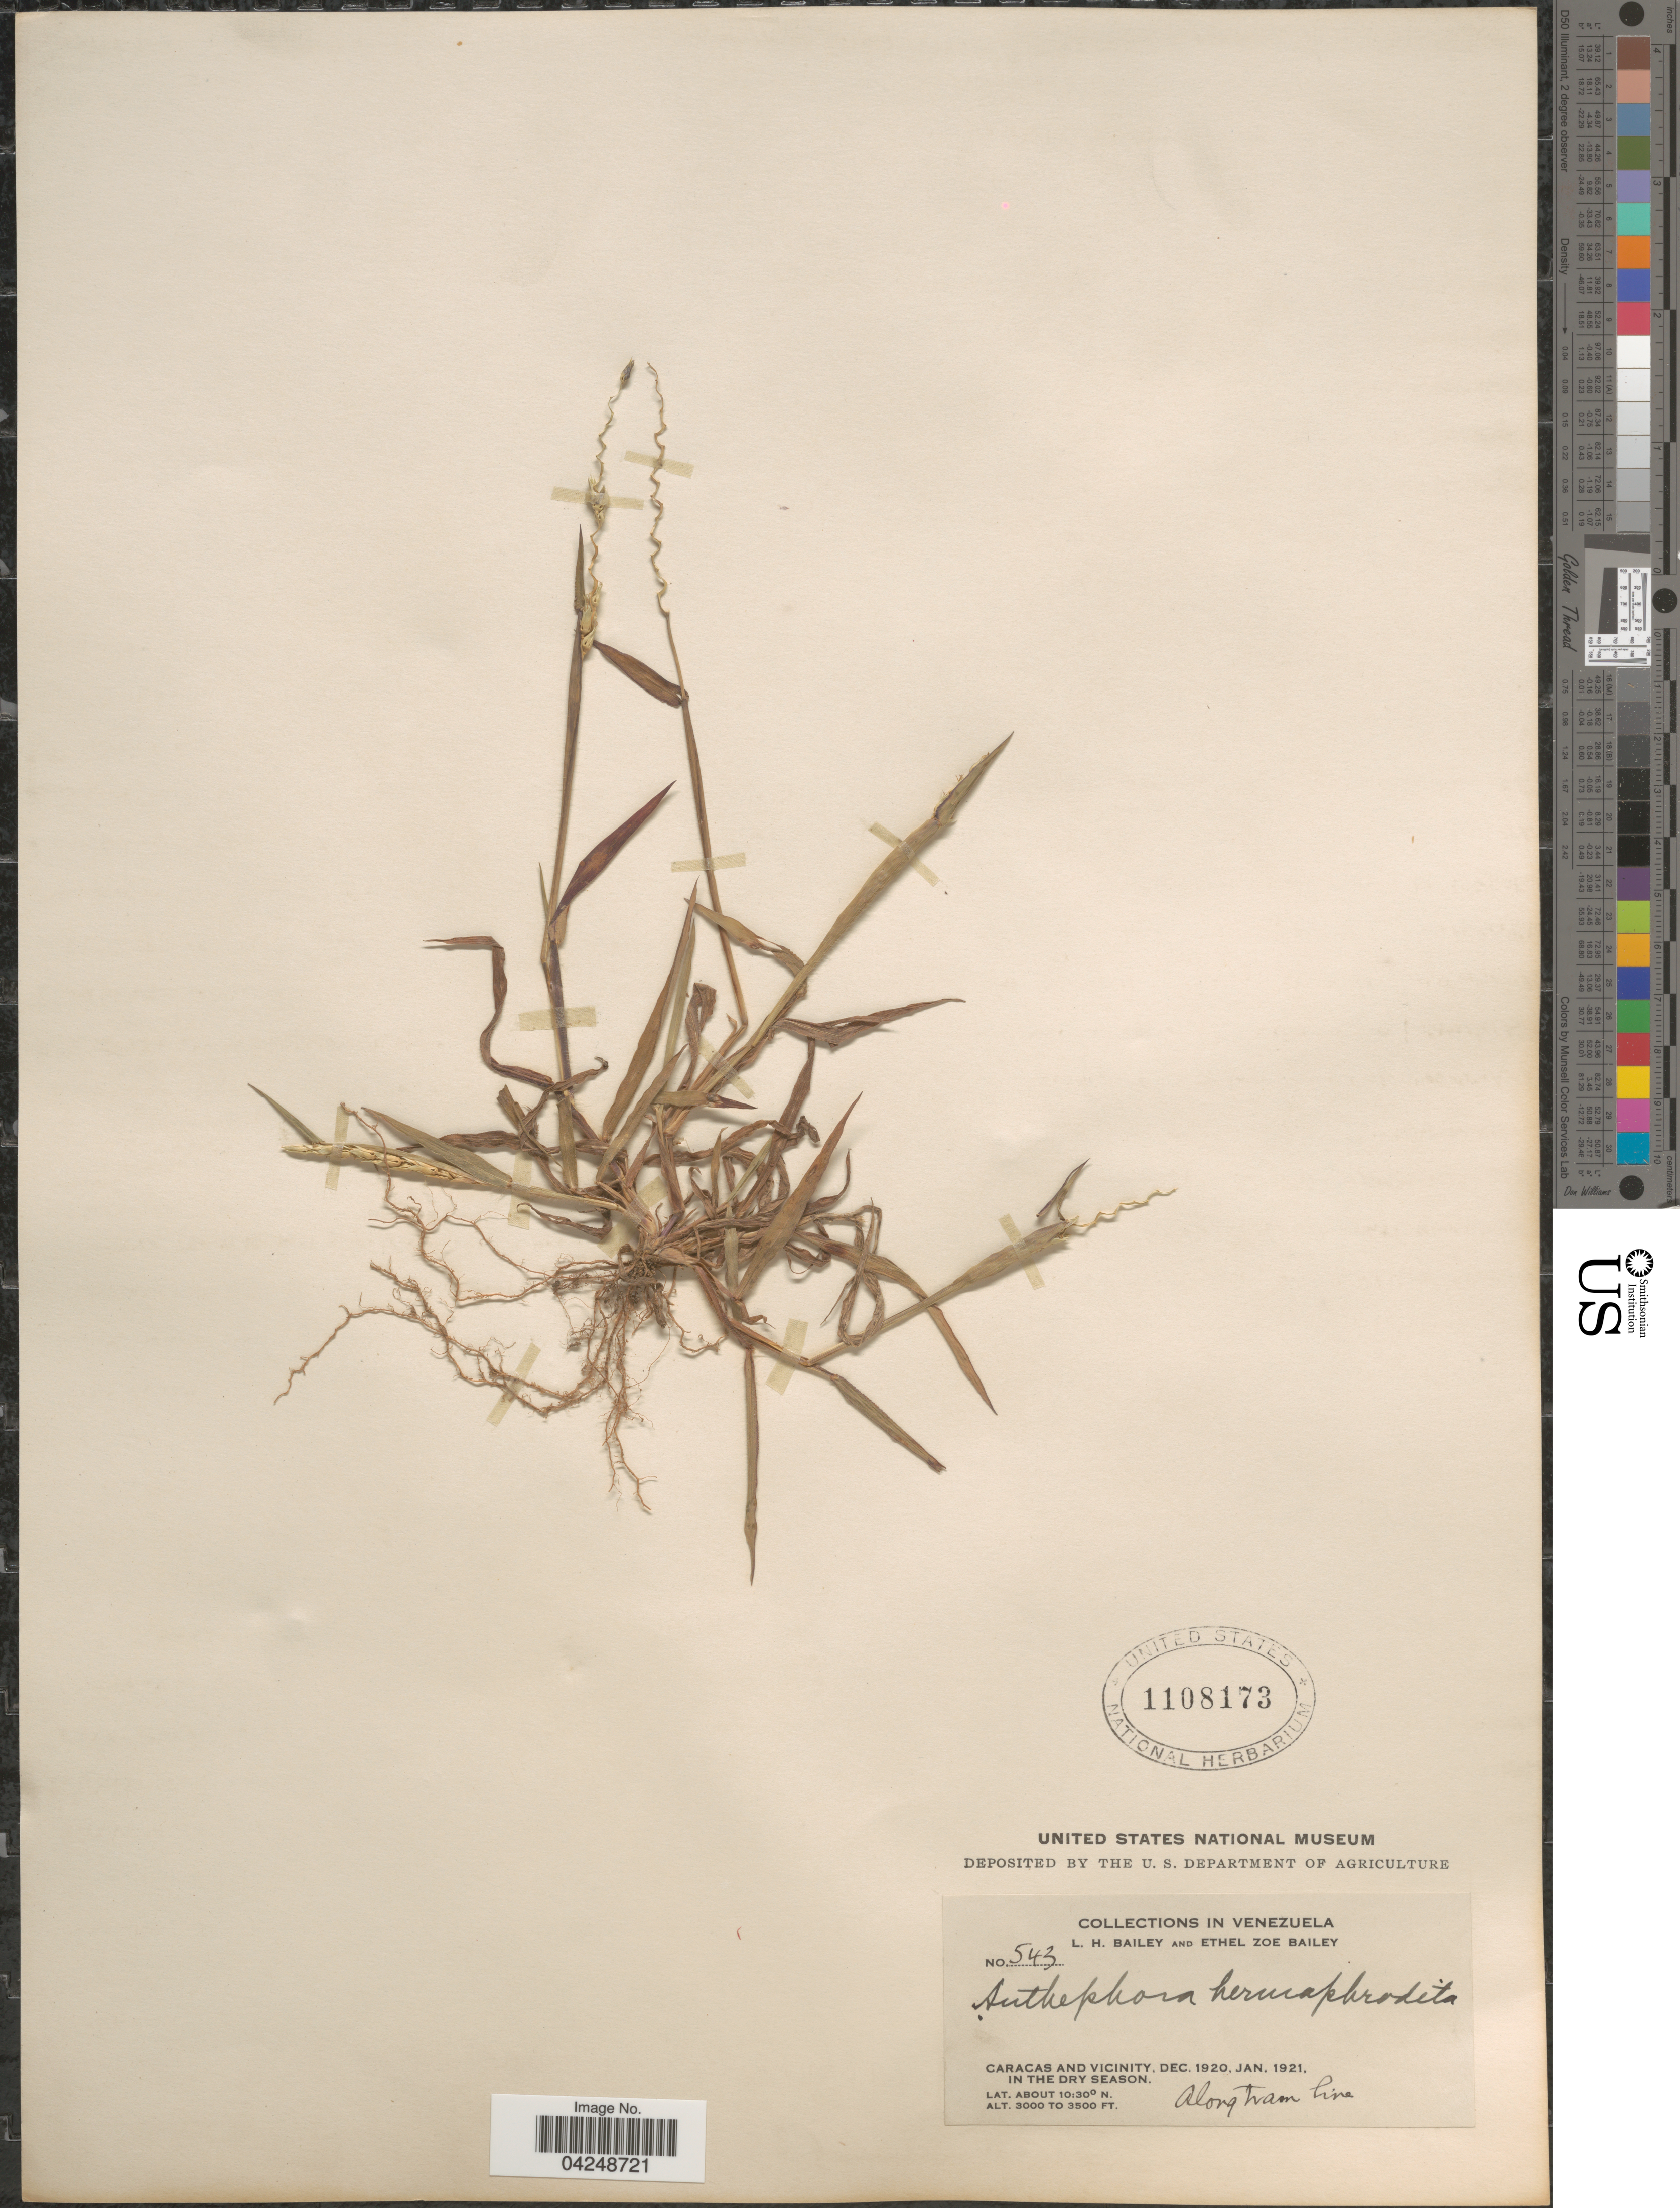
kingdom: Plantae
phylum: Tracheophyta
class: Liliopsida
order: Poales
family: Poaceae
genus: Anthephora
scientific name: Anthephora hermaphrodita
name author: (L.) Kuntze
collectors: L. H. Bailey & E. Z. Bailey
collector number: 543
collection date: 1920-12/1921-01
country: Venezuela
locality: Caracas and Vicinity. In the dry season. Along tram line.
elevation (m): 914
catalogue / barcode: US 1108173